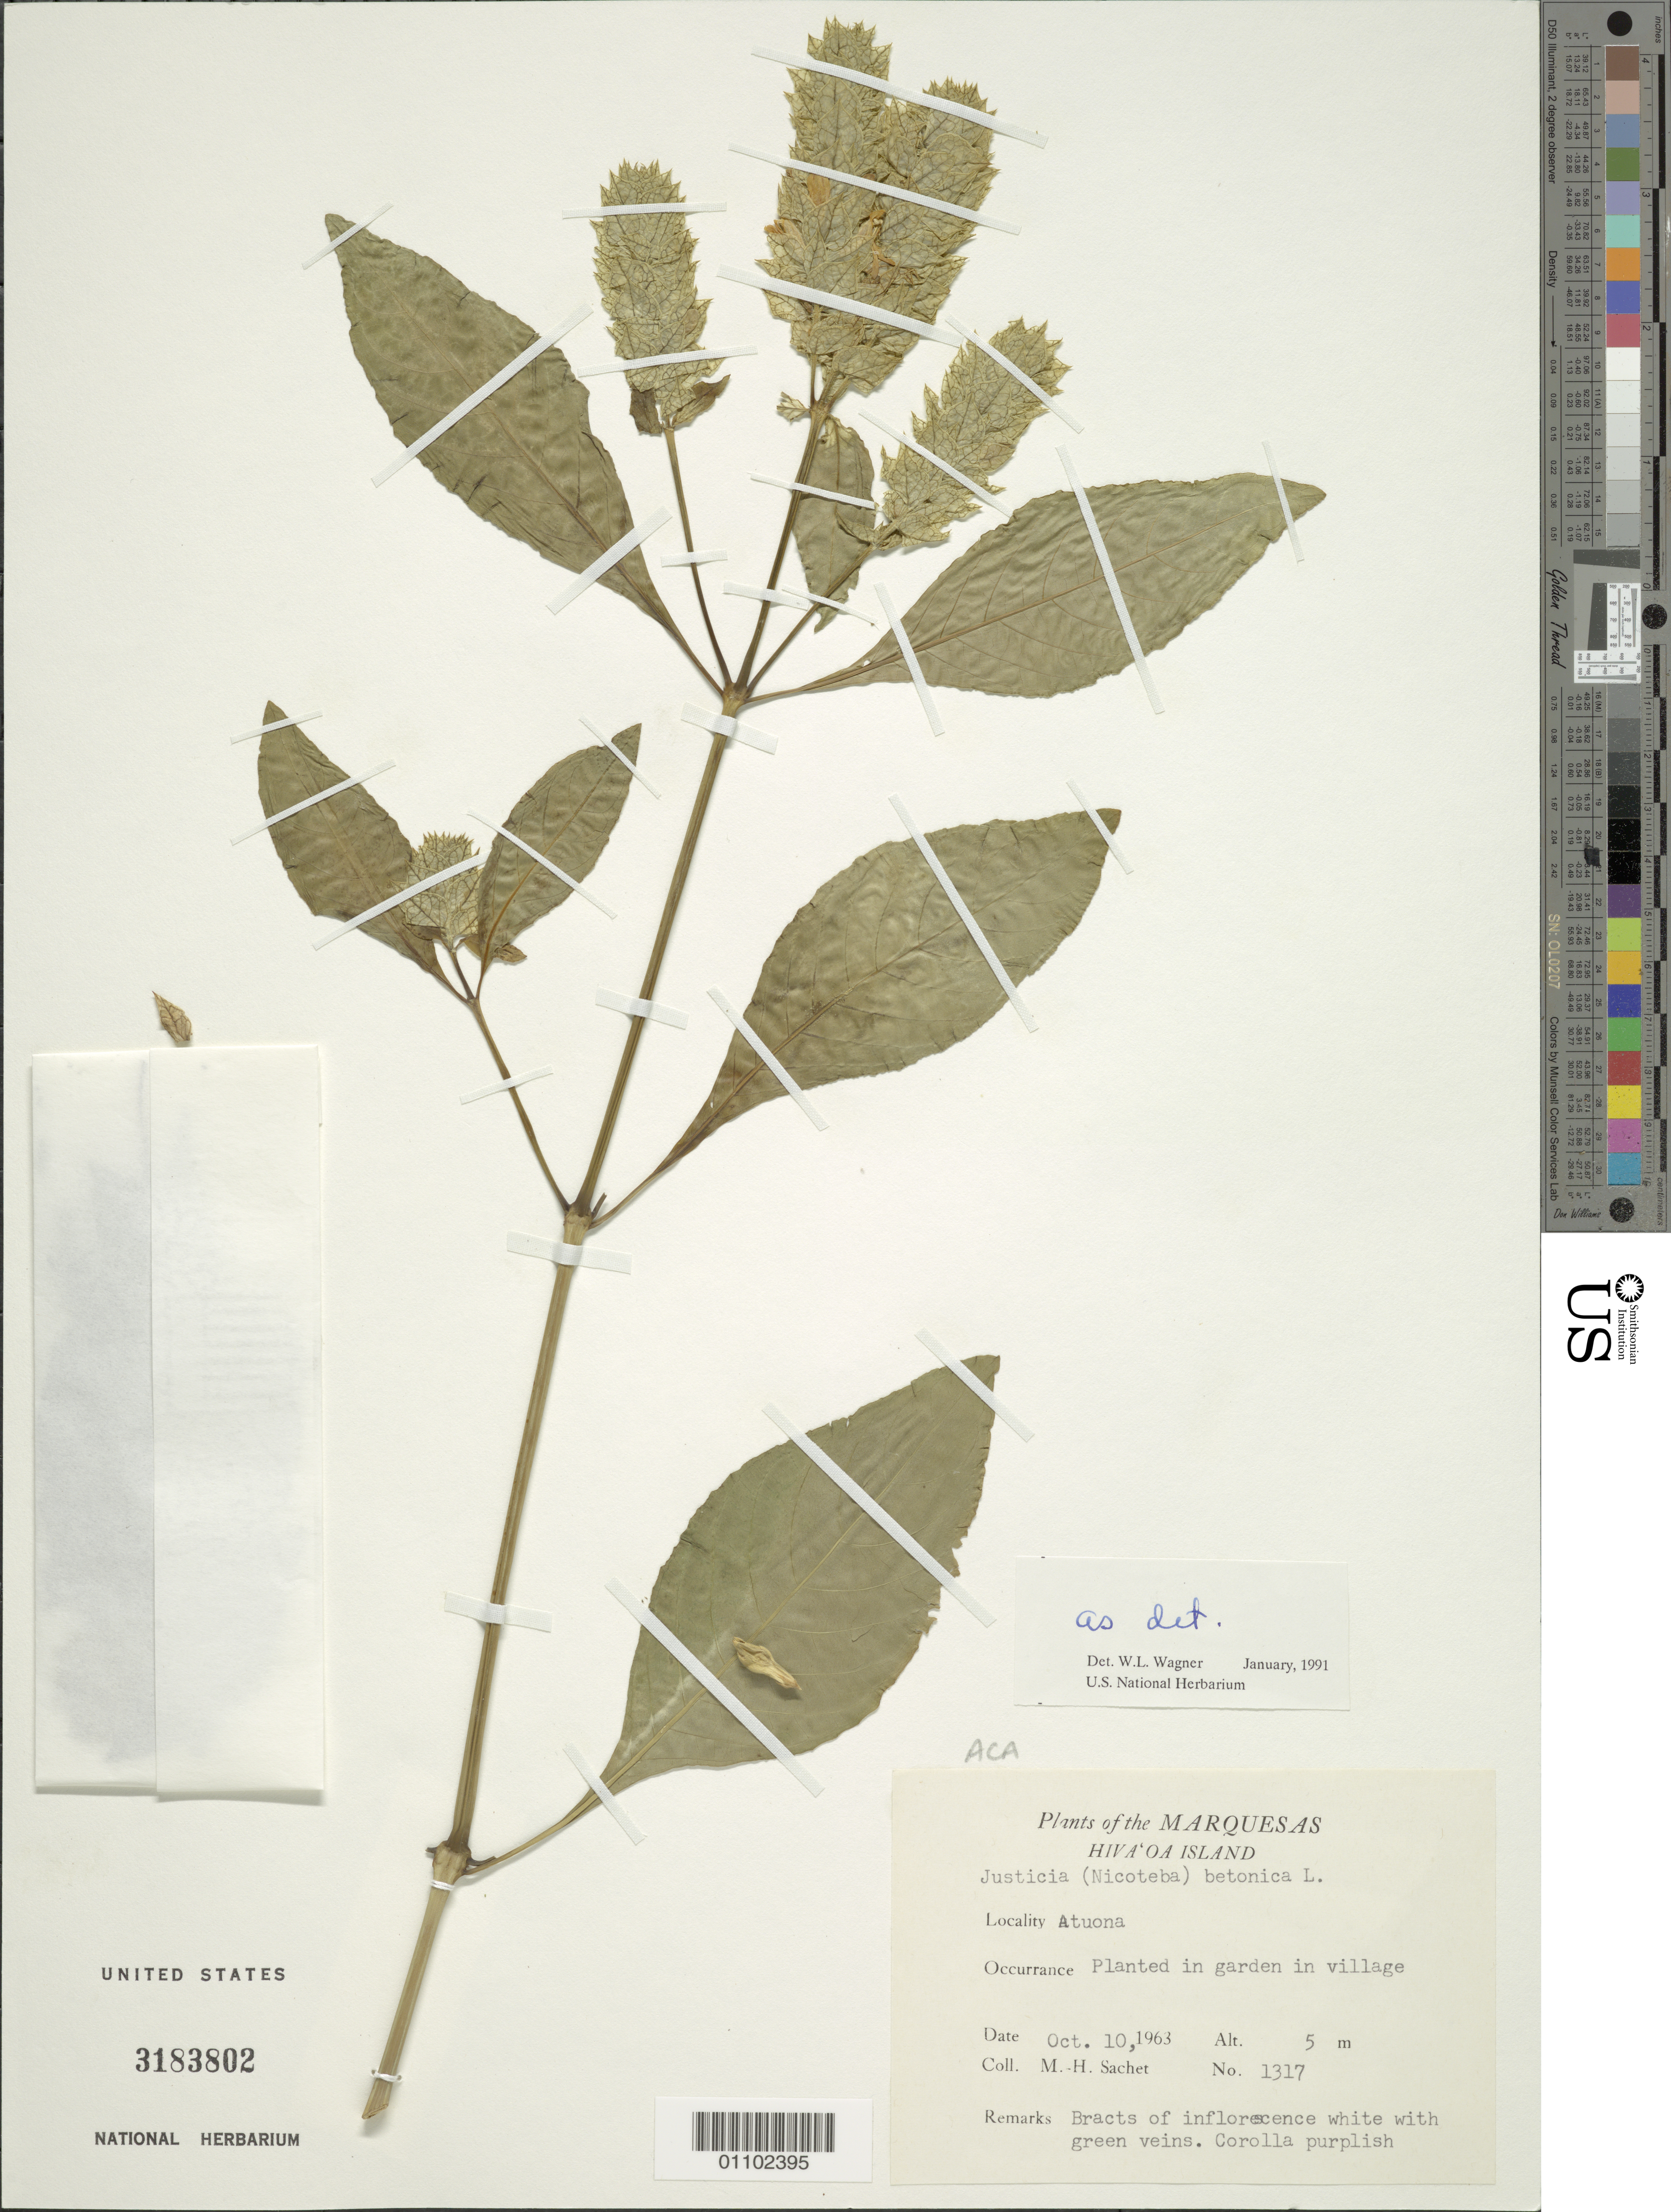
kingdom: Plantae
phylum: Tracheophyta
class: Magnoliopsida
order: Lamiales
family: Acanthaceae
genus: Justicia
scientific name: Justicia betonica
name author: L.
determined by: Wagner, W. L., (BOT), Smithsonian Institution - National Museum of Natural History (UNITED STATES)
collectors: M.-H. Sachet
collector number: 1317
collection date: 1963-10-10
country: French Polynesia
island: Hiva Oa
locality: Atuona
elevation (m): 5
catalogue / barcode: US 3183802